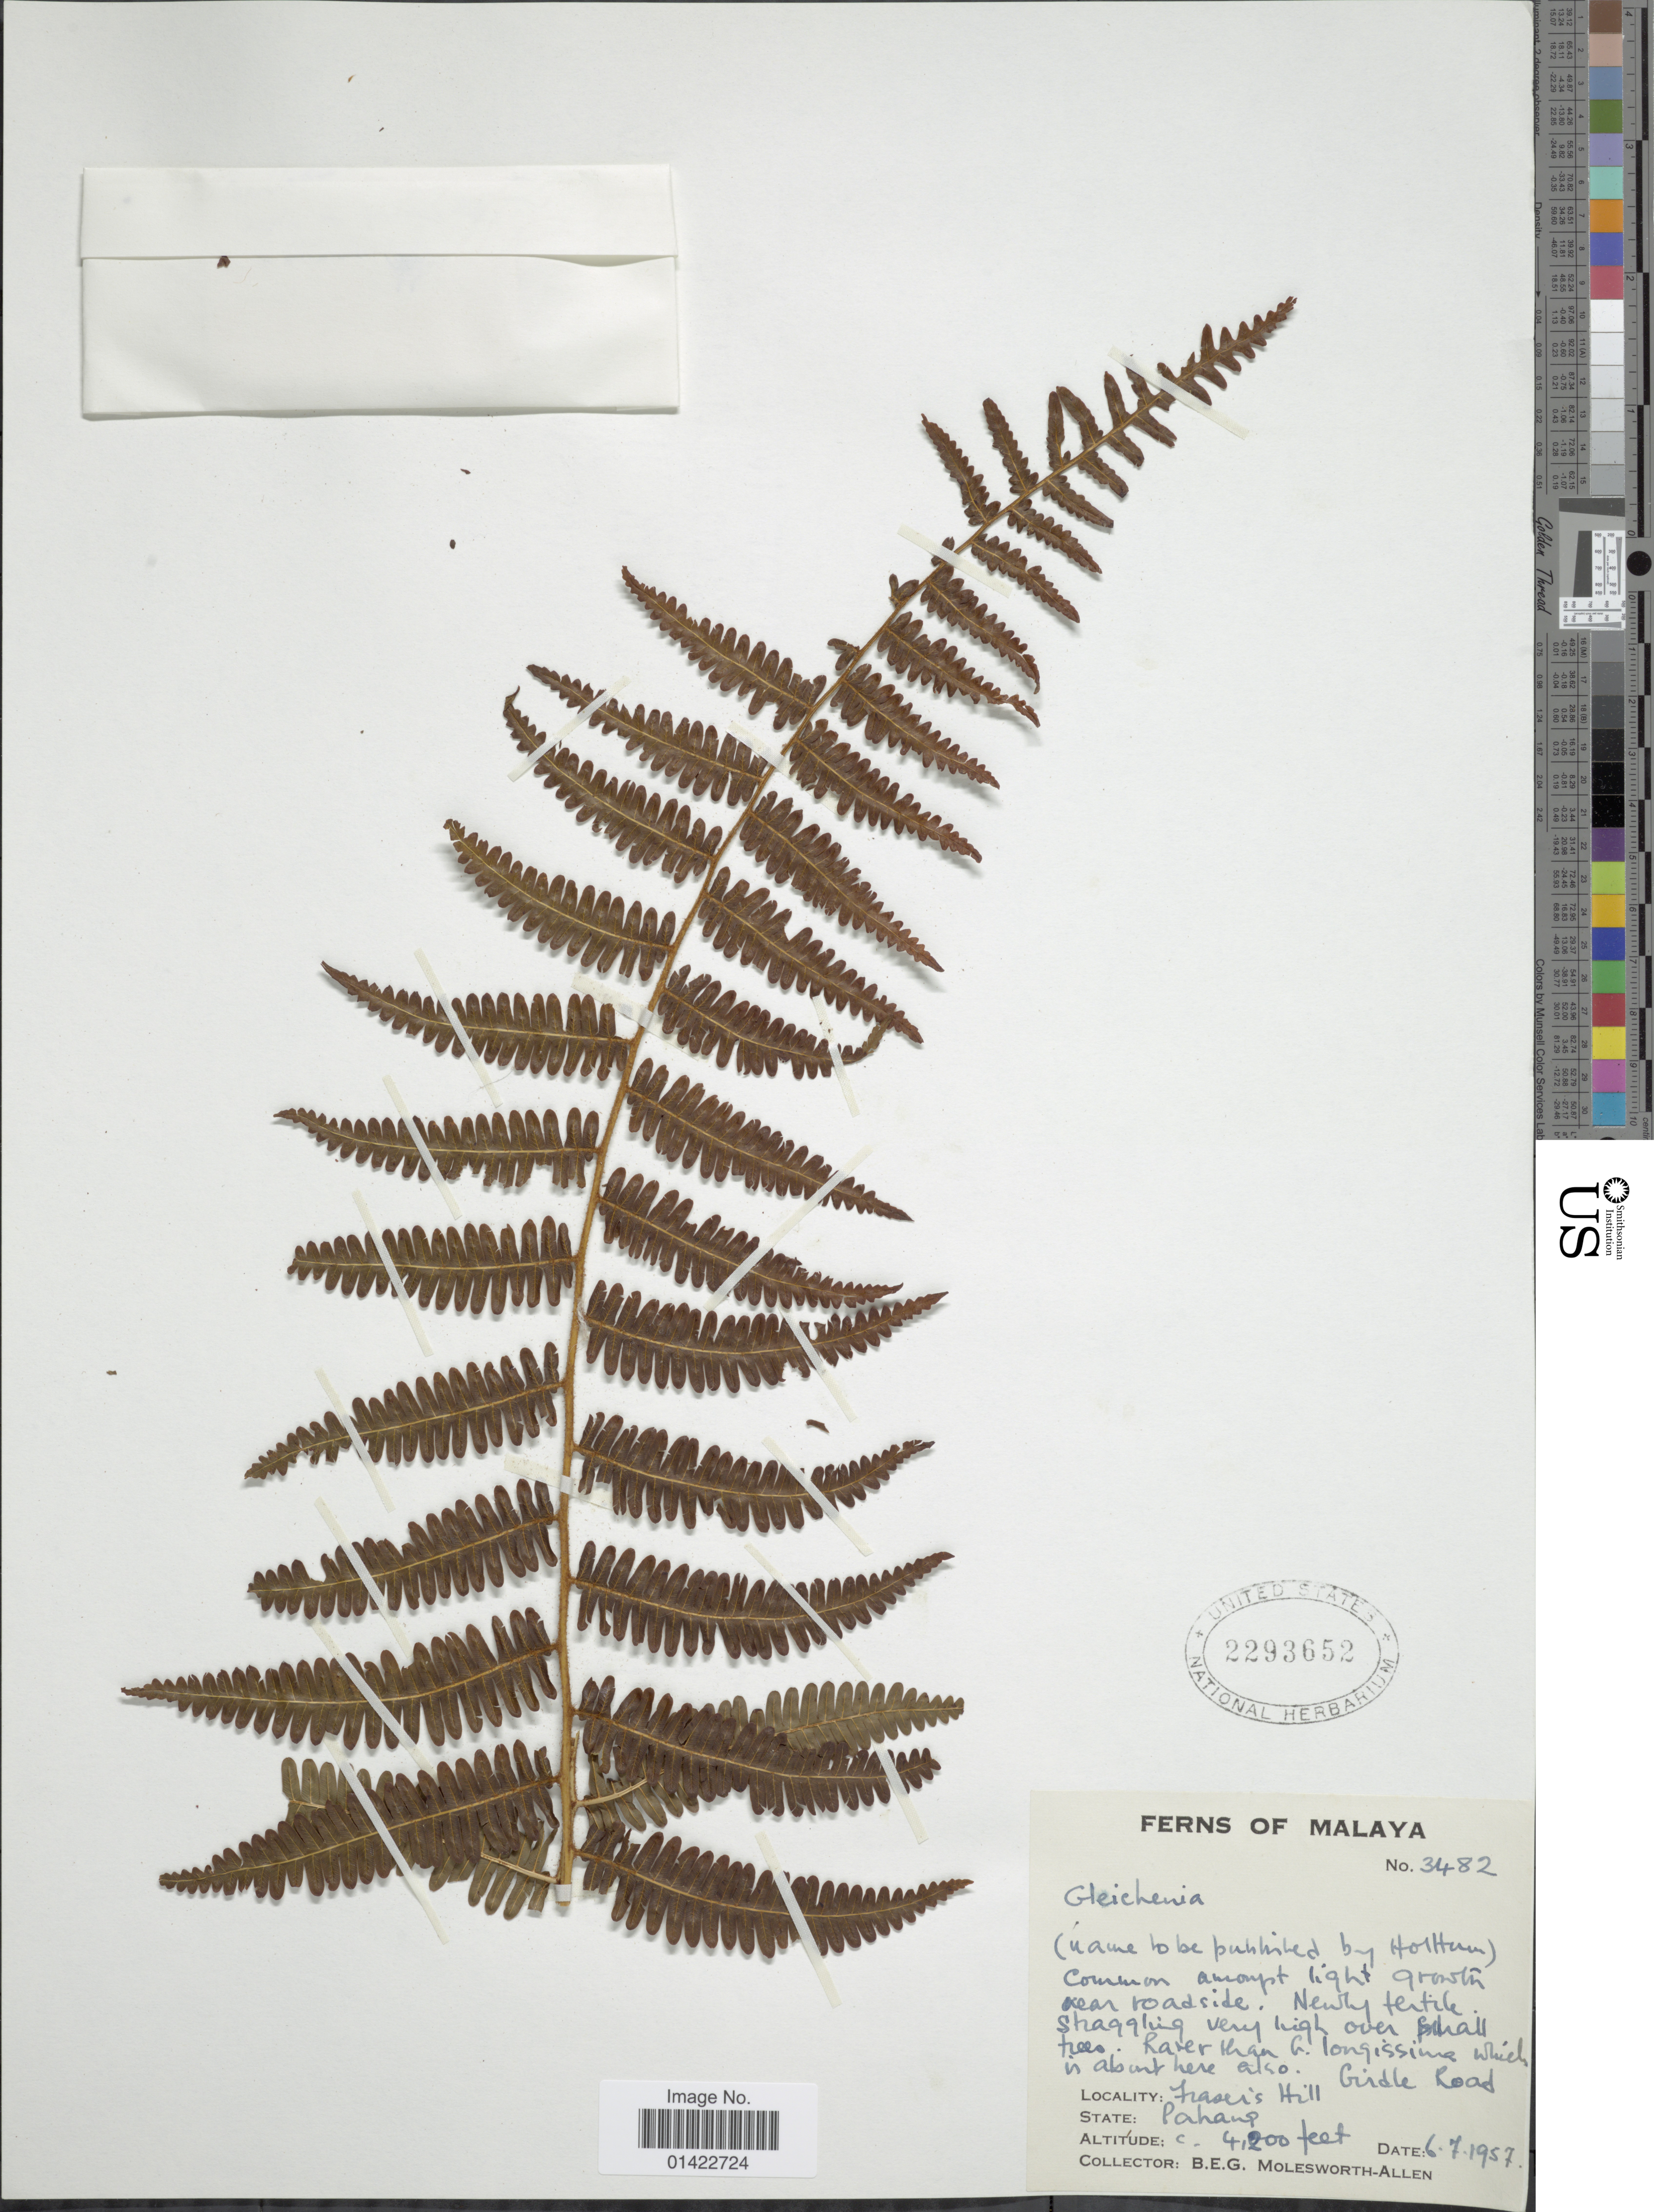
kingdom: Plantae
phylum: Tracheophyta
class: Polypodiopsida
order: Gleicheniales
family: Gleicheniaceae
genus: Sticherus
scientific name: Sticherus sp.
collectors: B. E. G. Molesworth-Allen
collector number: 3482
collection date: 1957-07-06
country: Malaysia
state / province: Pahang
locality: Gridle Road. Fraser's Hill.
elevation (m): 1280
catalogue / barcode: US 2293652